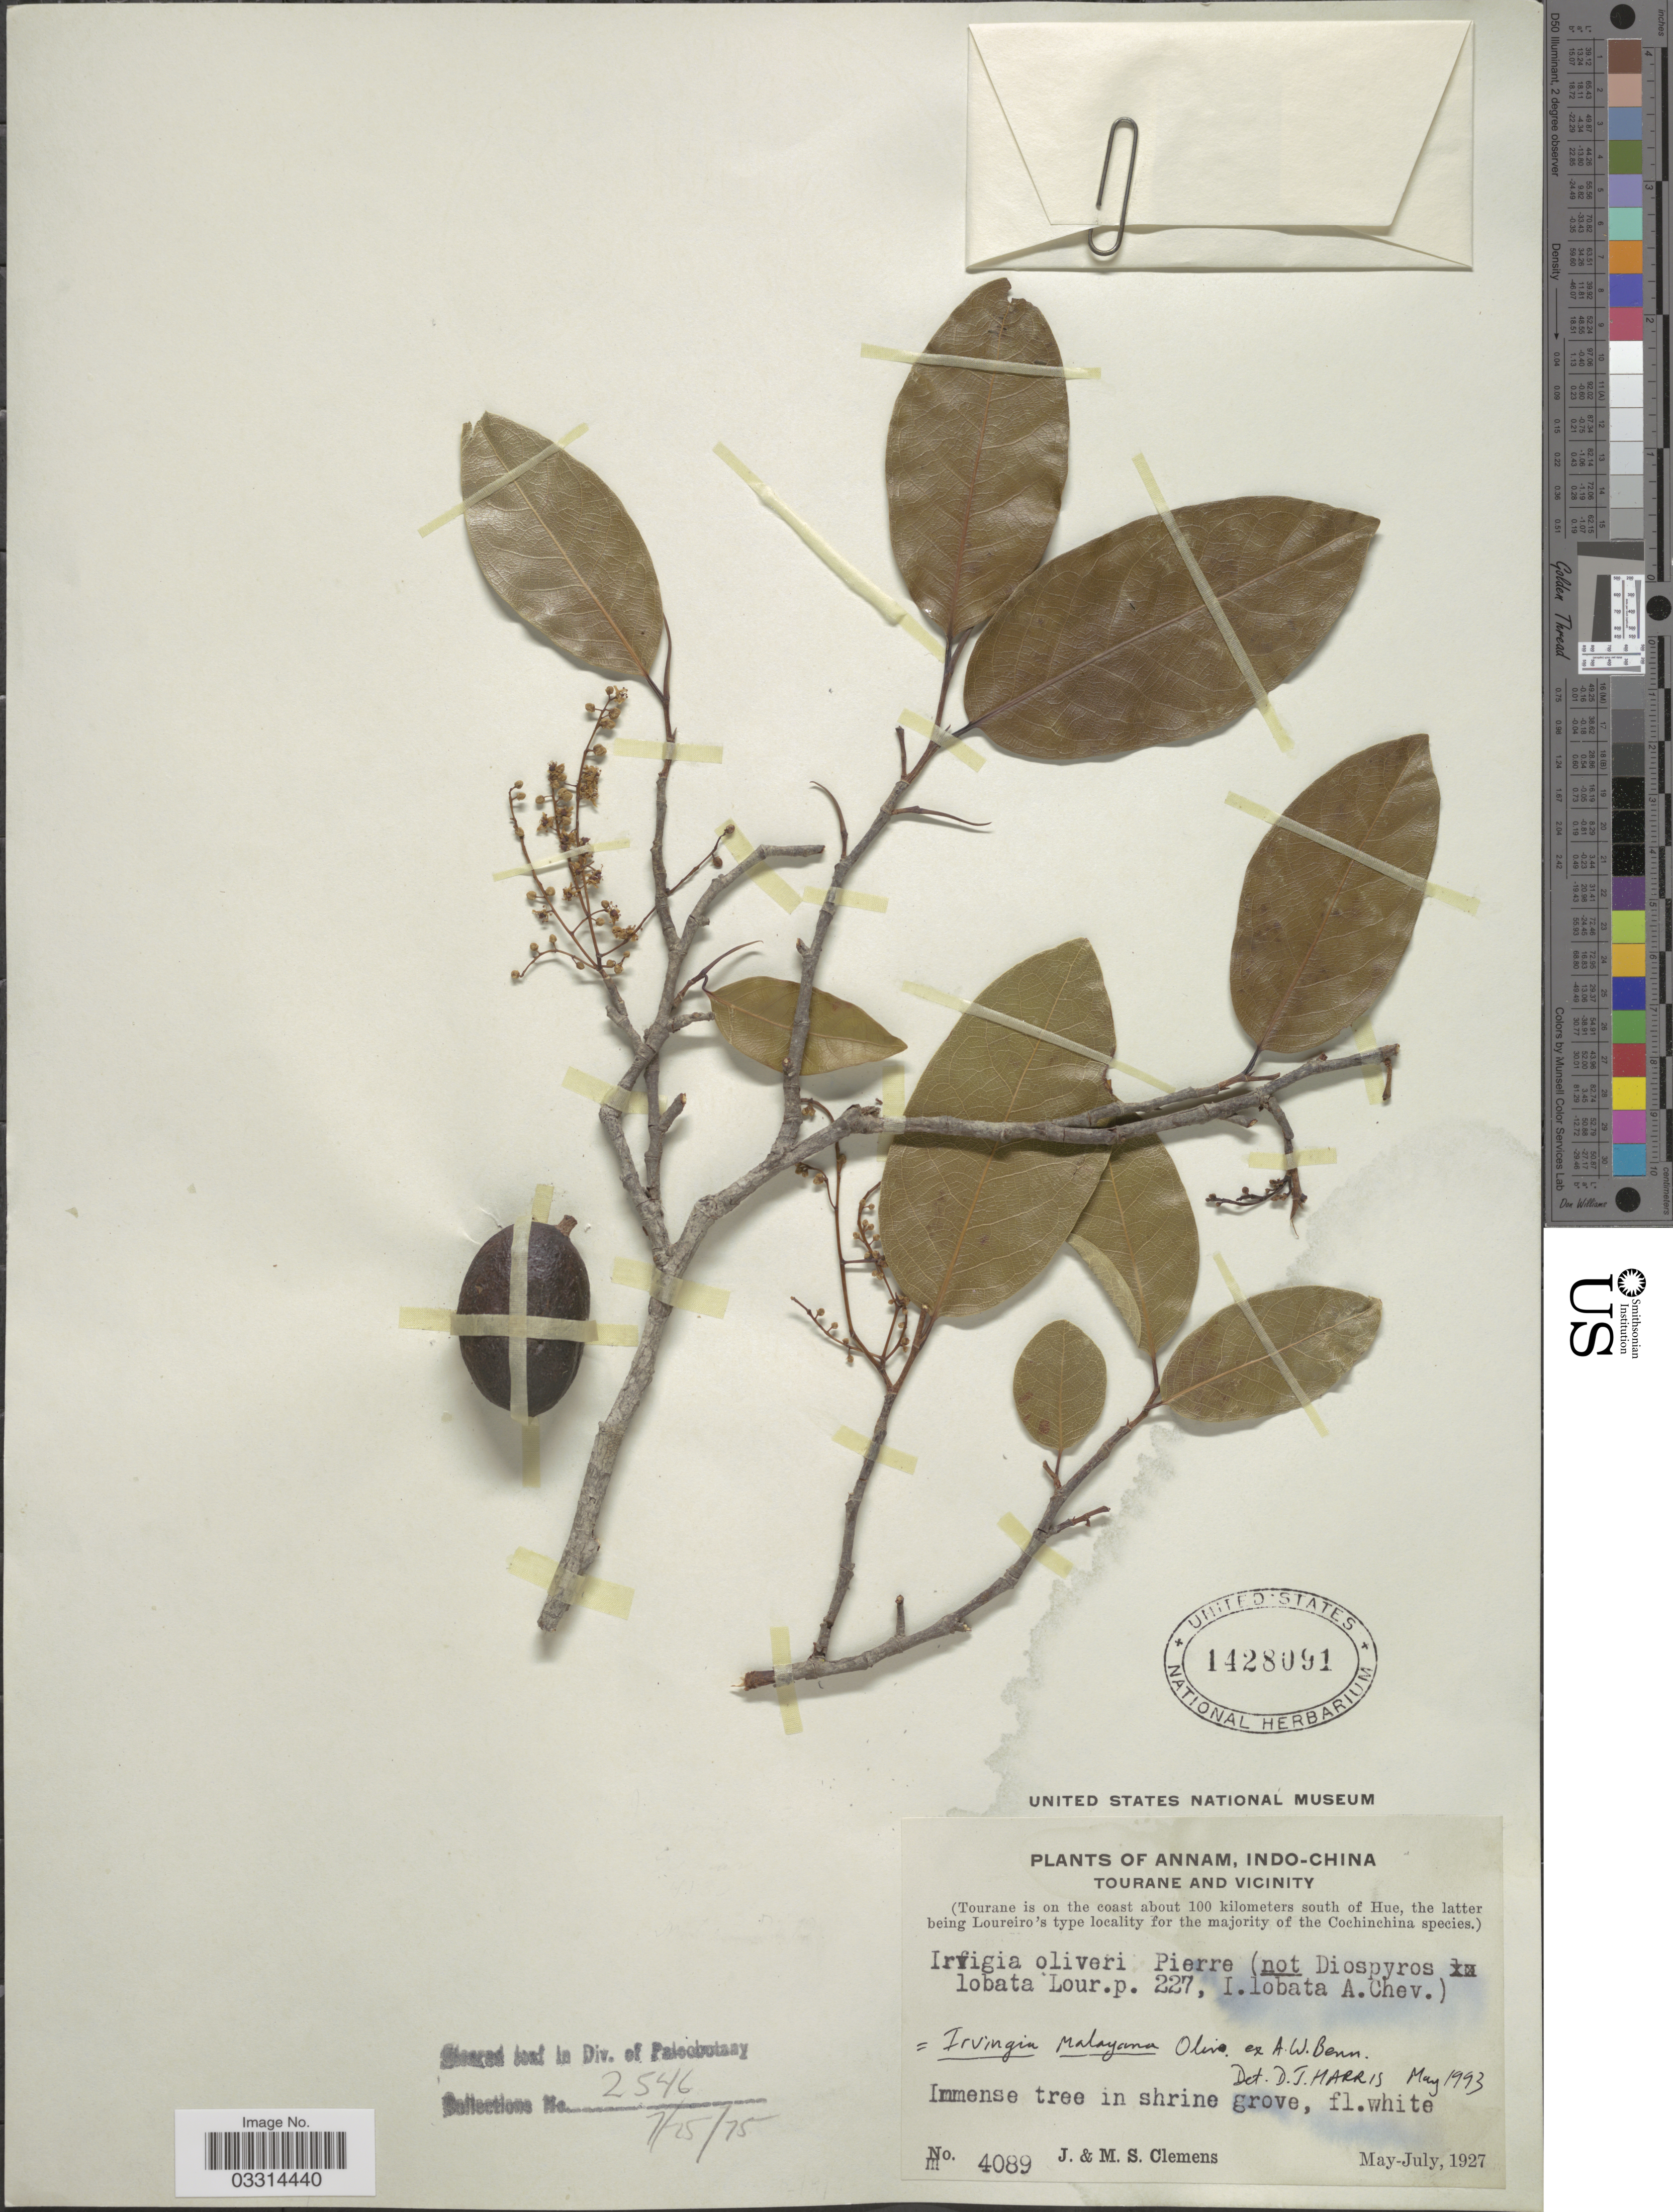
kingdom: Plantae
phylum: Tracheophyta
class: Magnoliopsida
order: Malpighiales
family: Irvingiaceae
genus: Irvingia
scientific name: Irvingia malayana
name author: Oliv. & Benn.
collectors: J. Clemens & M. S. Clemens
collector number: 4089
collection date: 1927-05/1927-07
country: Vietnam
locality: Annam. Tourane and Vicinity (Tourane is on the coast about 100 kilomters south of Hue)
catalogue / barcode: US 1428091